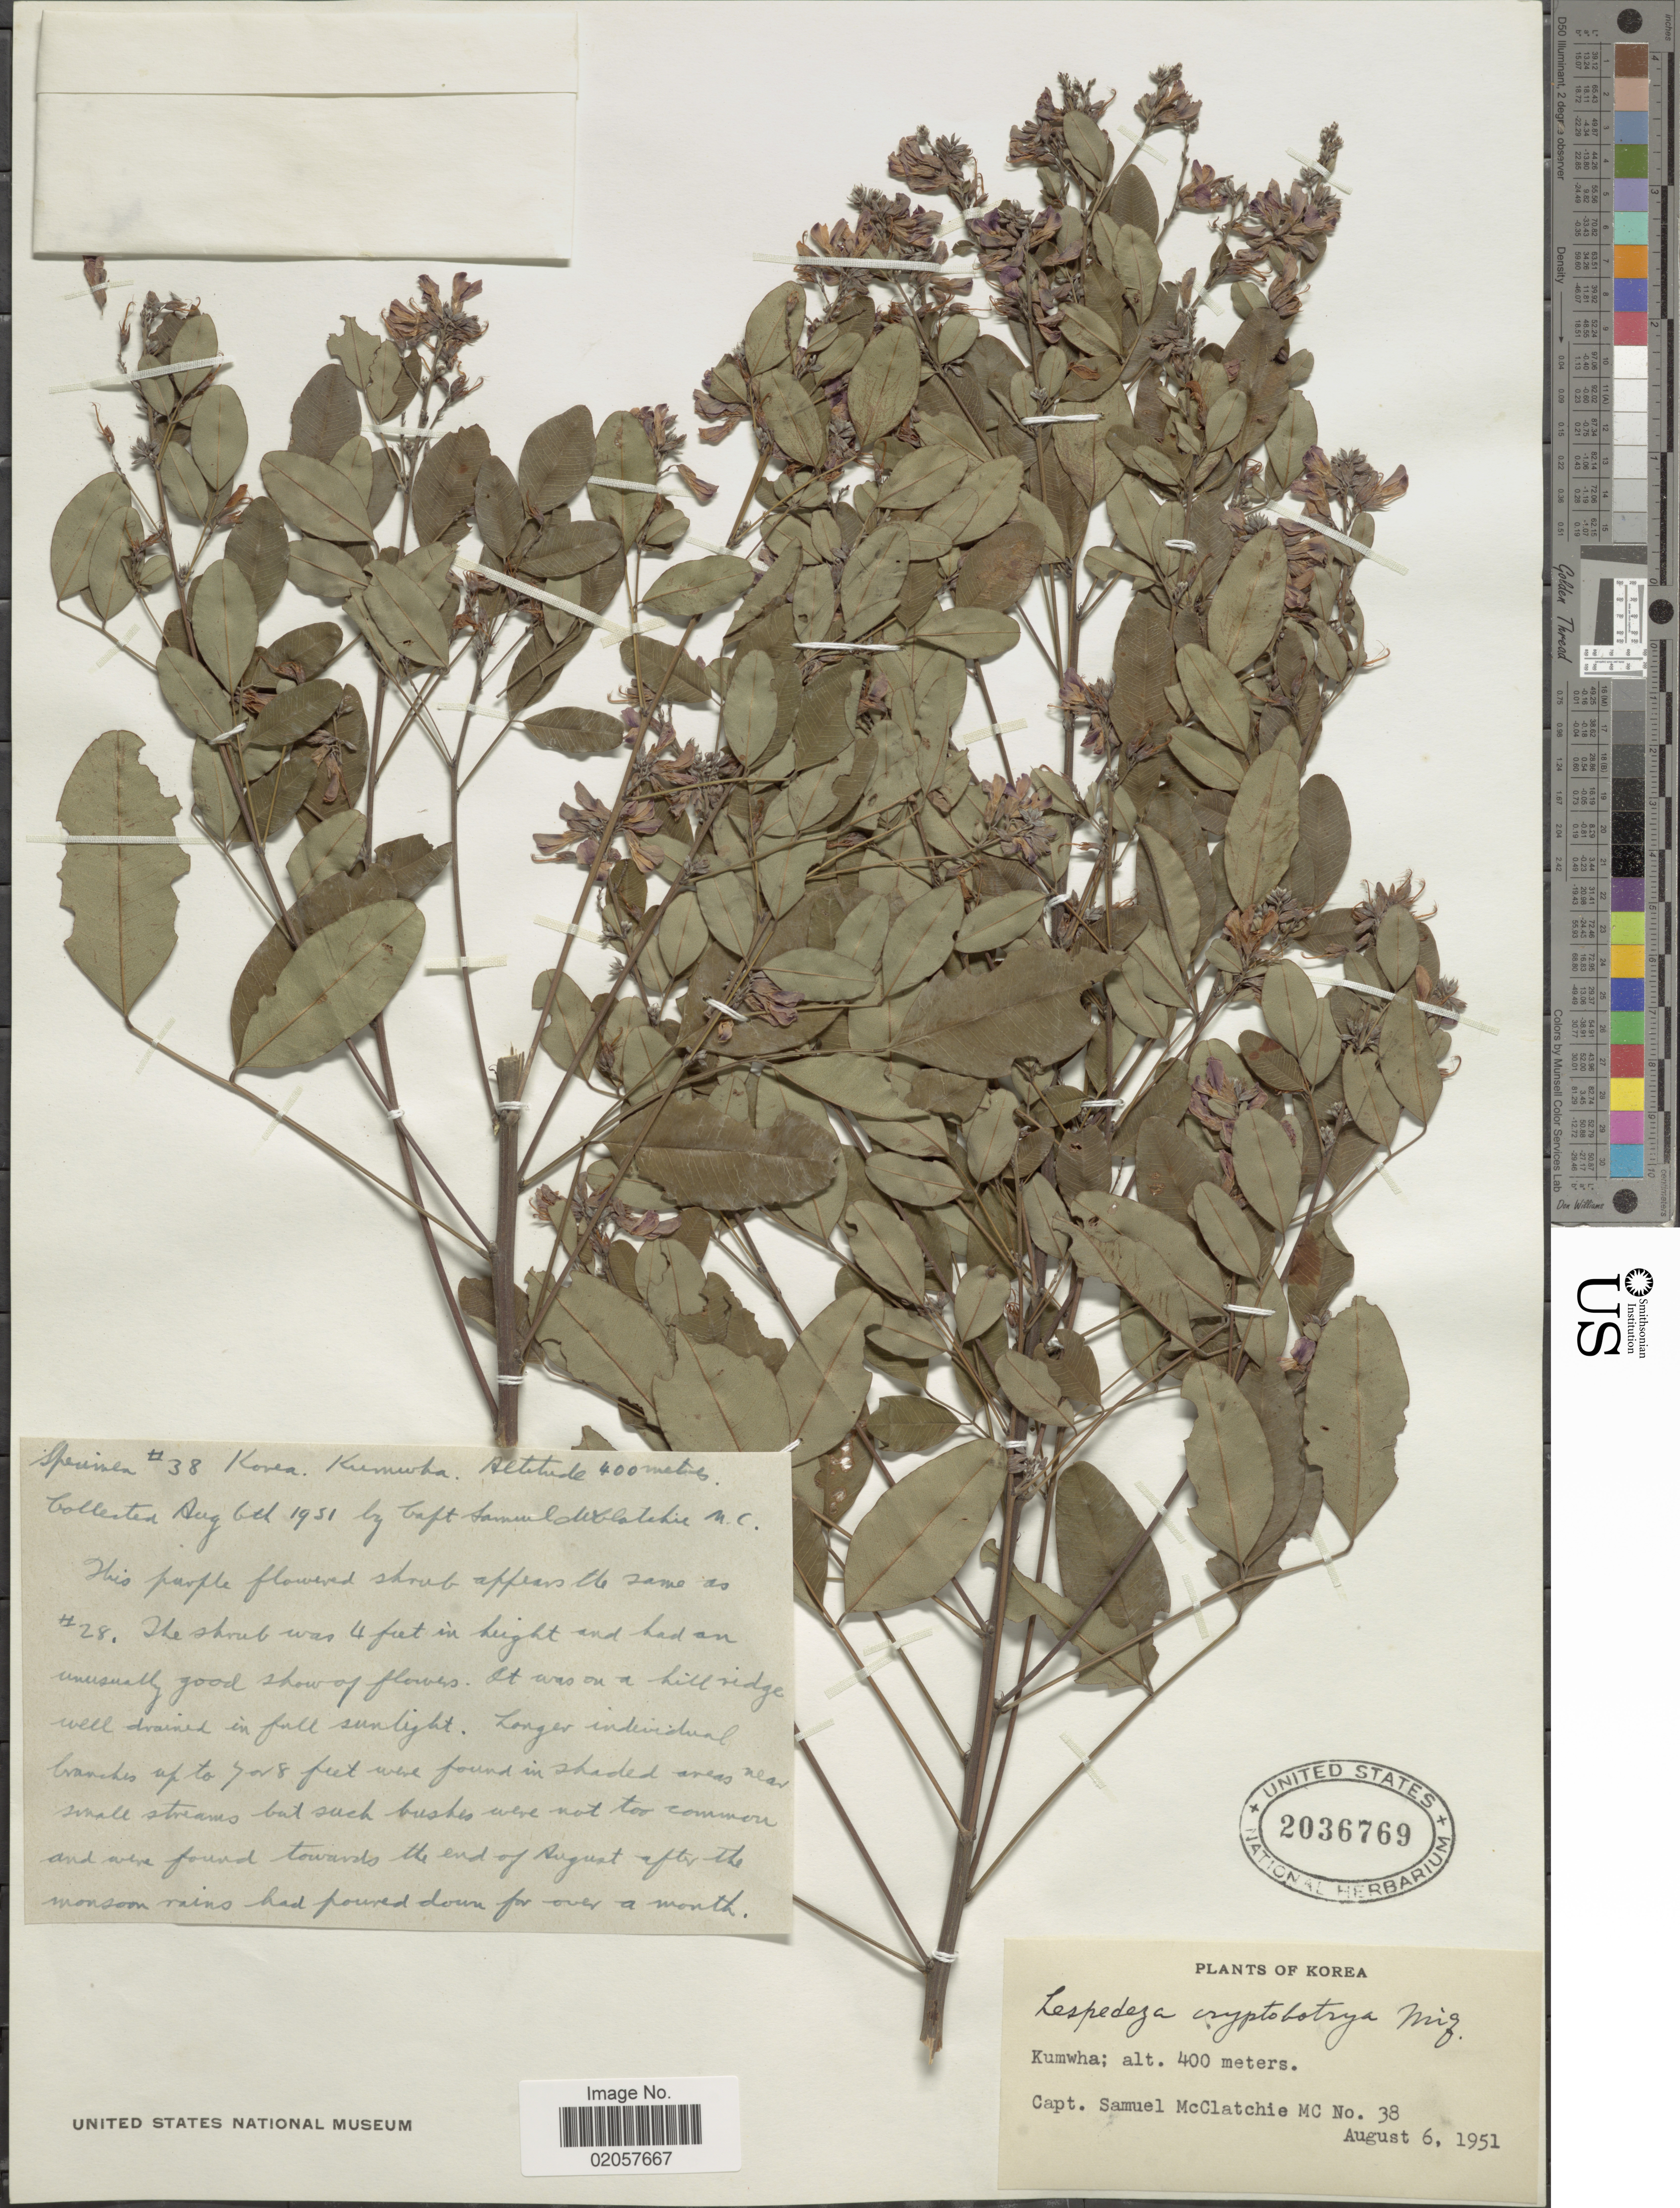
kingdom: Plantae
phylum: Tracheophyta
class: Magnoliopsida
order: Fabales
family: Fabaceae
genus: Lespedeza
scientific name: Lespedeza cyrtobotrya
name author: Miq.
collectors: S. McClatchie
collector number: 38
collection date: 1951-08-06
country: North Korea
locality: Kumwha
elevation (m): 400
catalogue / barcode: US 2036769